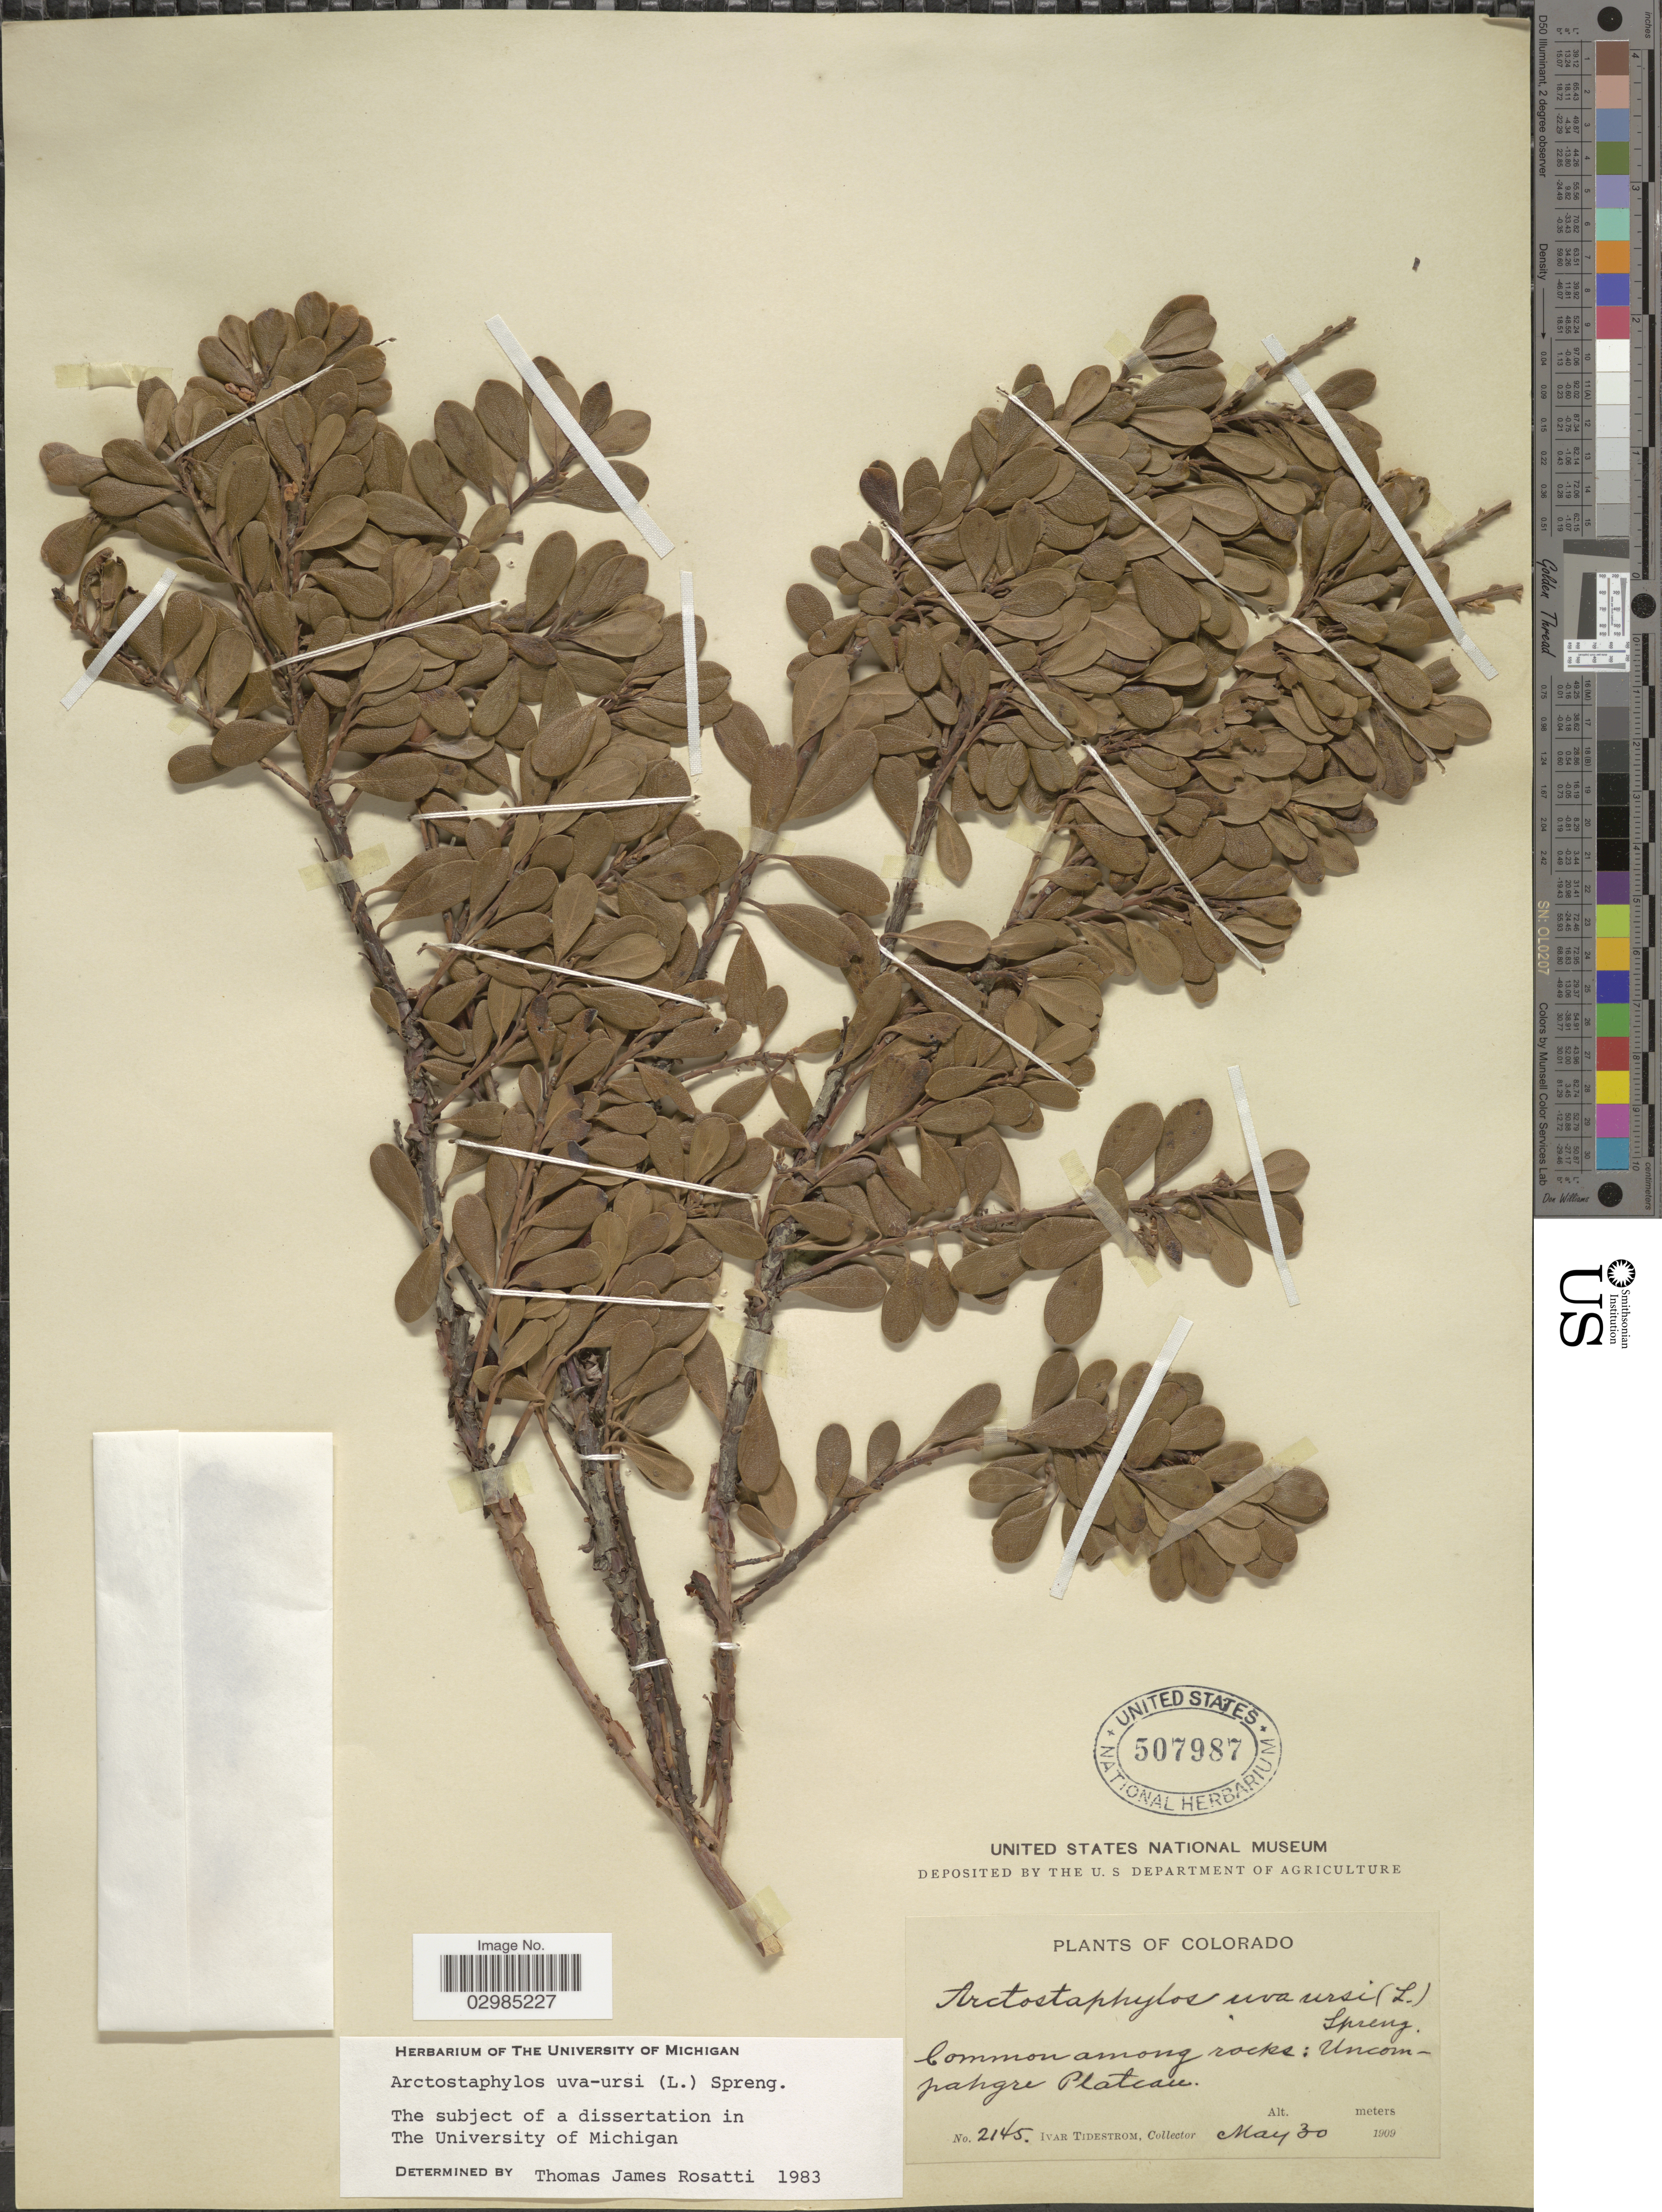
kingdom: Plantae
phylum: Tracheophyta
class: Magnoliopsida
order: Ericales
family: Ericaceae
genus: Arctostaphylos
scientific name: Arctostaphylos uva-ursi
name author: (L.) Spreng.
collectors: I. F. Tidestrom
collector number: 2145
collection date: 1909-05-30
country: United States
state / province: Colorado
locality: Uncompahgre Plateau.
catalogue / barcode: US 507987